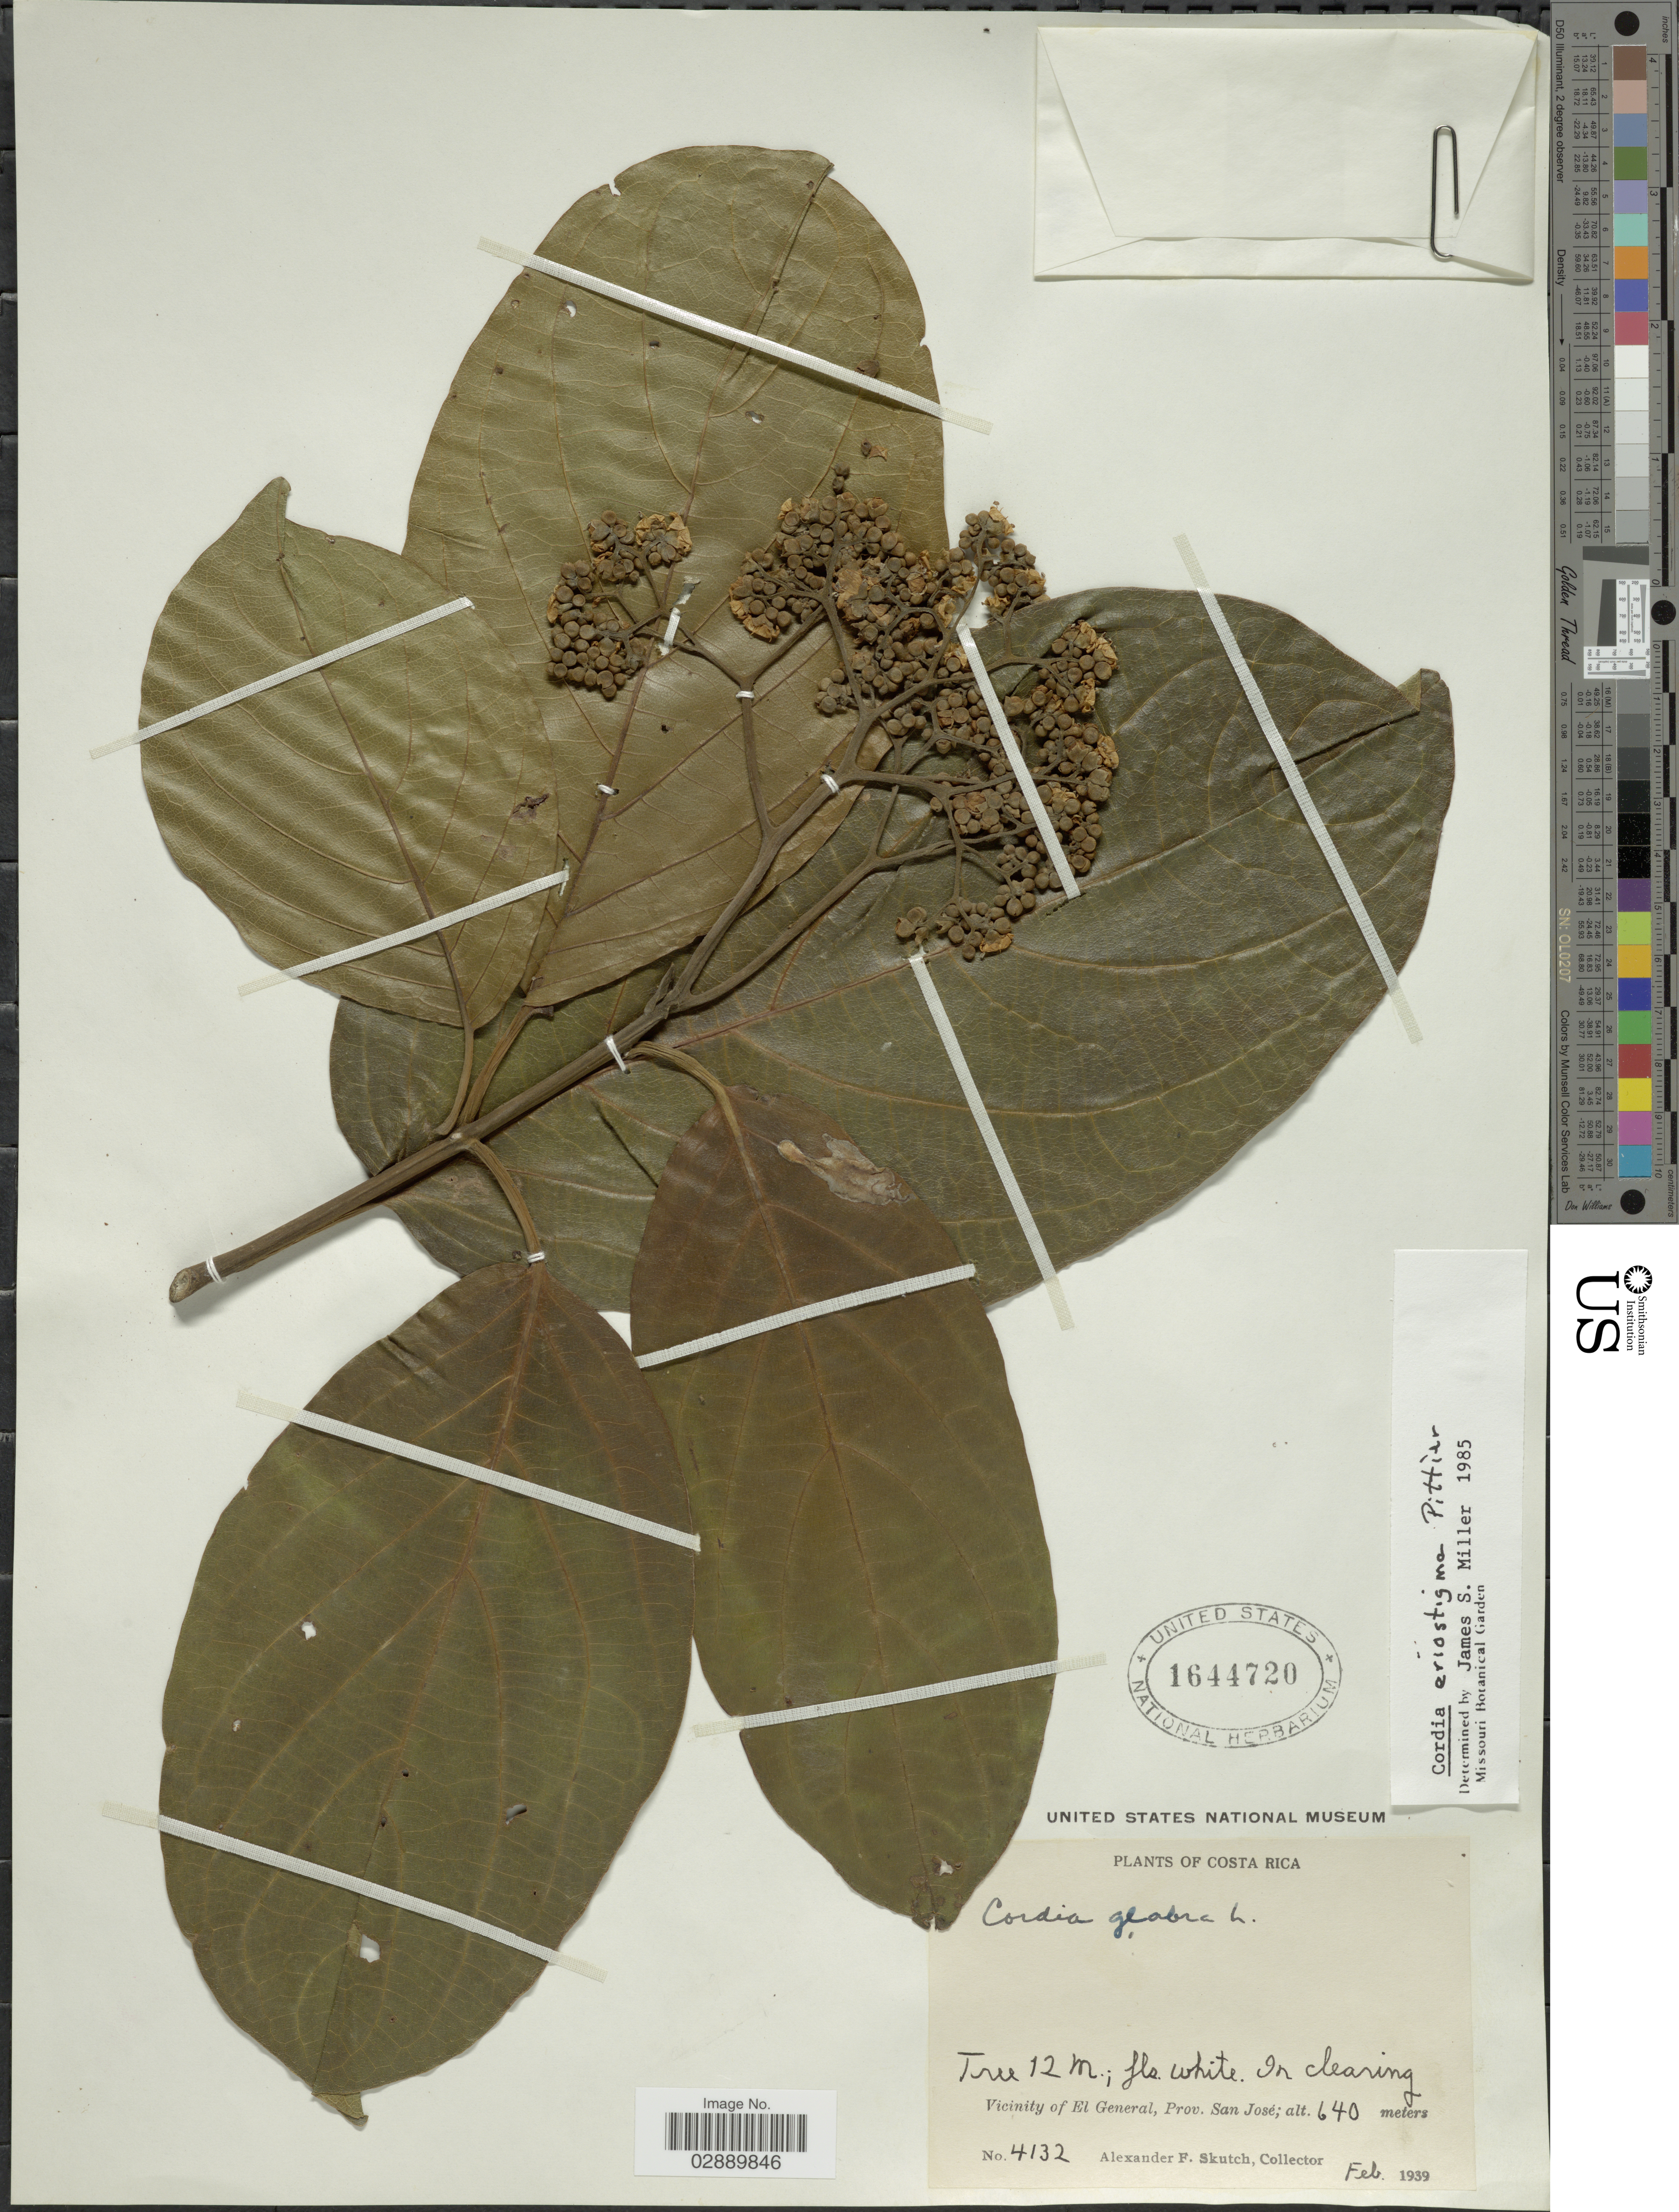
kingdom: Plantae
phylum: Tracheophyta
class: Magnoliopsida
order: Boraginales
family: Cordiaceae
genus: Cordia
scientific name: Cordia eriostigma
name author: Pittier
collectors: A. F. Skutch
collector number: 4132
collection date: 1939-02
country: Costa Rica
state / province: San José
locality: In clearing. Vicinity of El General.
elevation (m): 640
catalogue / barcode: US 1644720